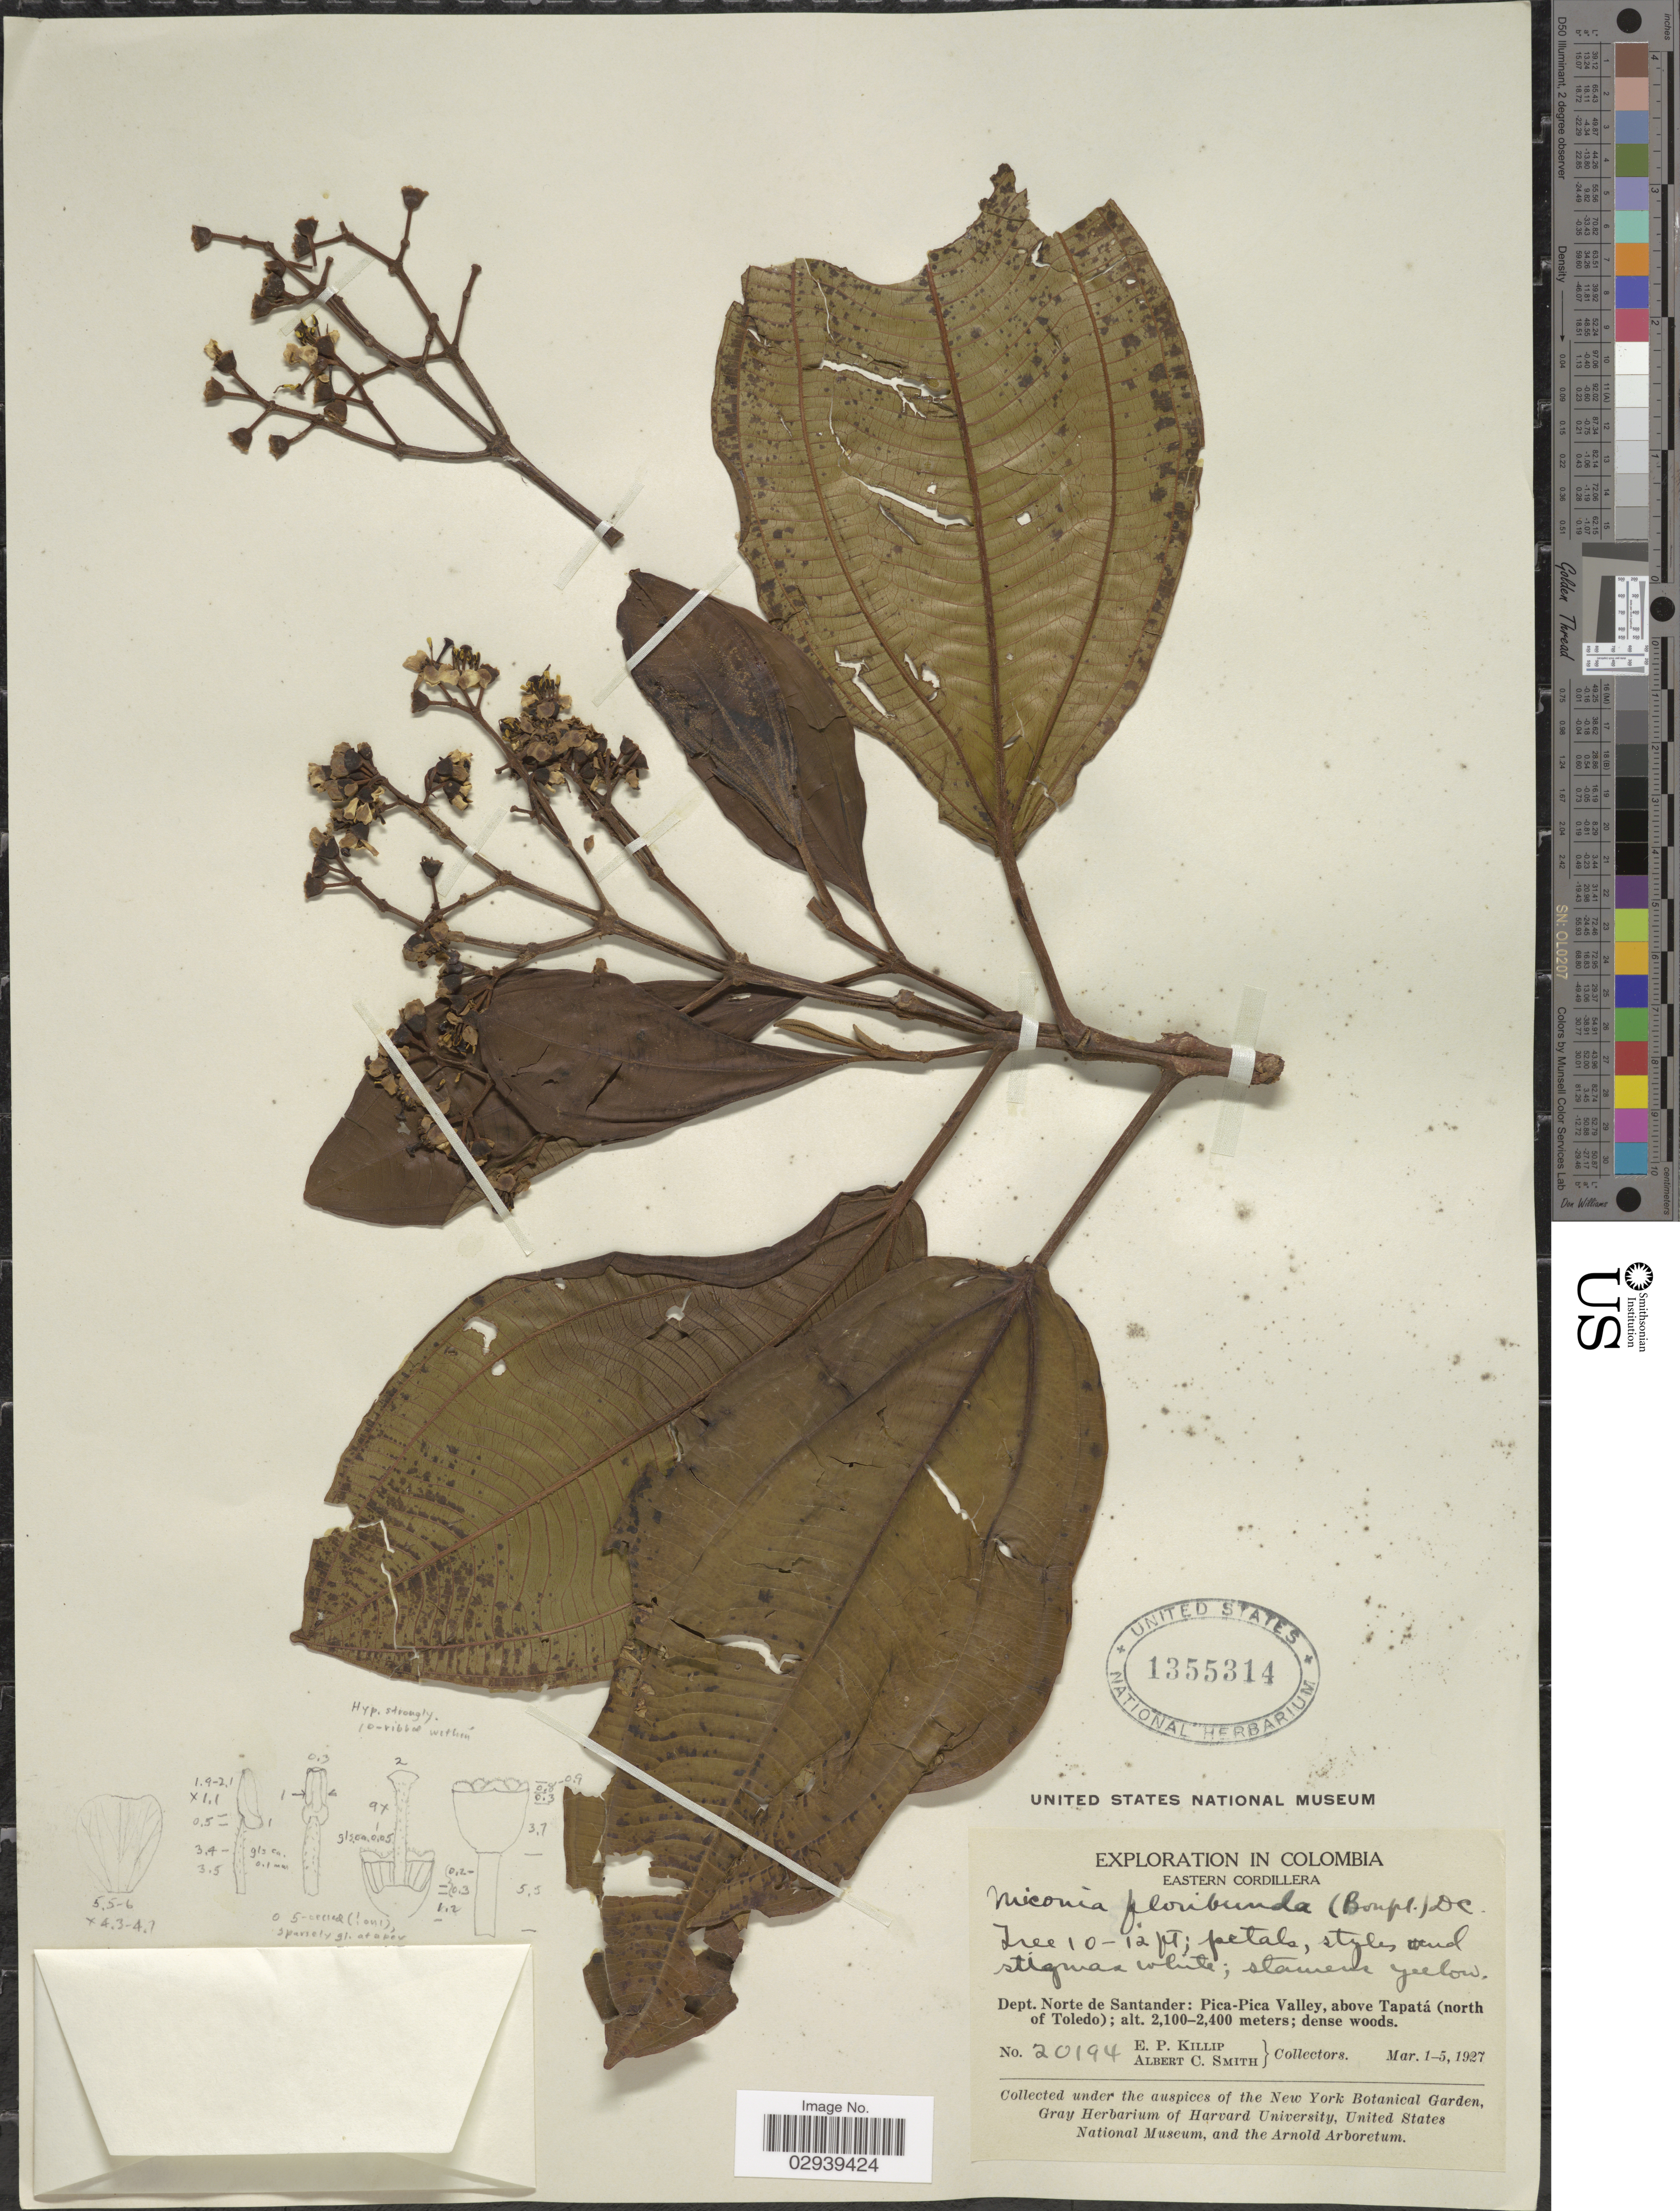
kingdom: Plantae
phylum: Tracheophyta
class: Magnoliopsida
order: Myrtales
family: Melastomataceae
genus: Miconia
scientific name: Miconia floribunda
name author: (Bonpl.) DC.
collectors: E. P. Killip & A. C. Smith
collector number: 20194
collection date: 1927-03-01/1927-03-05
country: Colombia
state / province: Norte de Santander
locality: Eastern Cordillera, Dept. Norte de Santander: Pica-Pica Valley, above Tapatá (north of Toledo).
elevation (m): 2100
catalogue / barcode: US 1355314